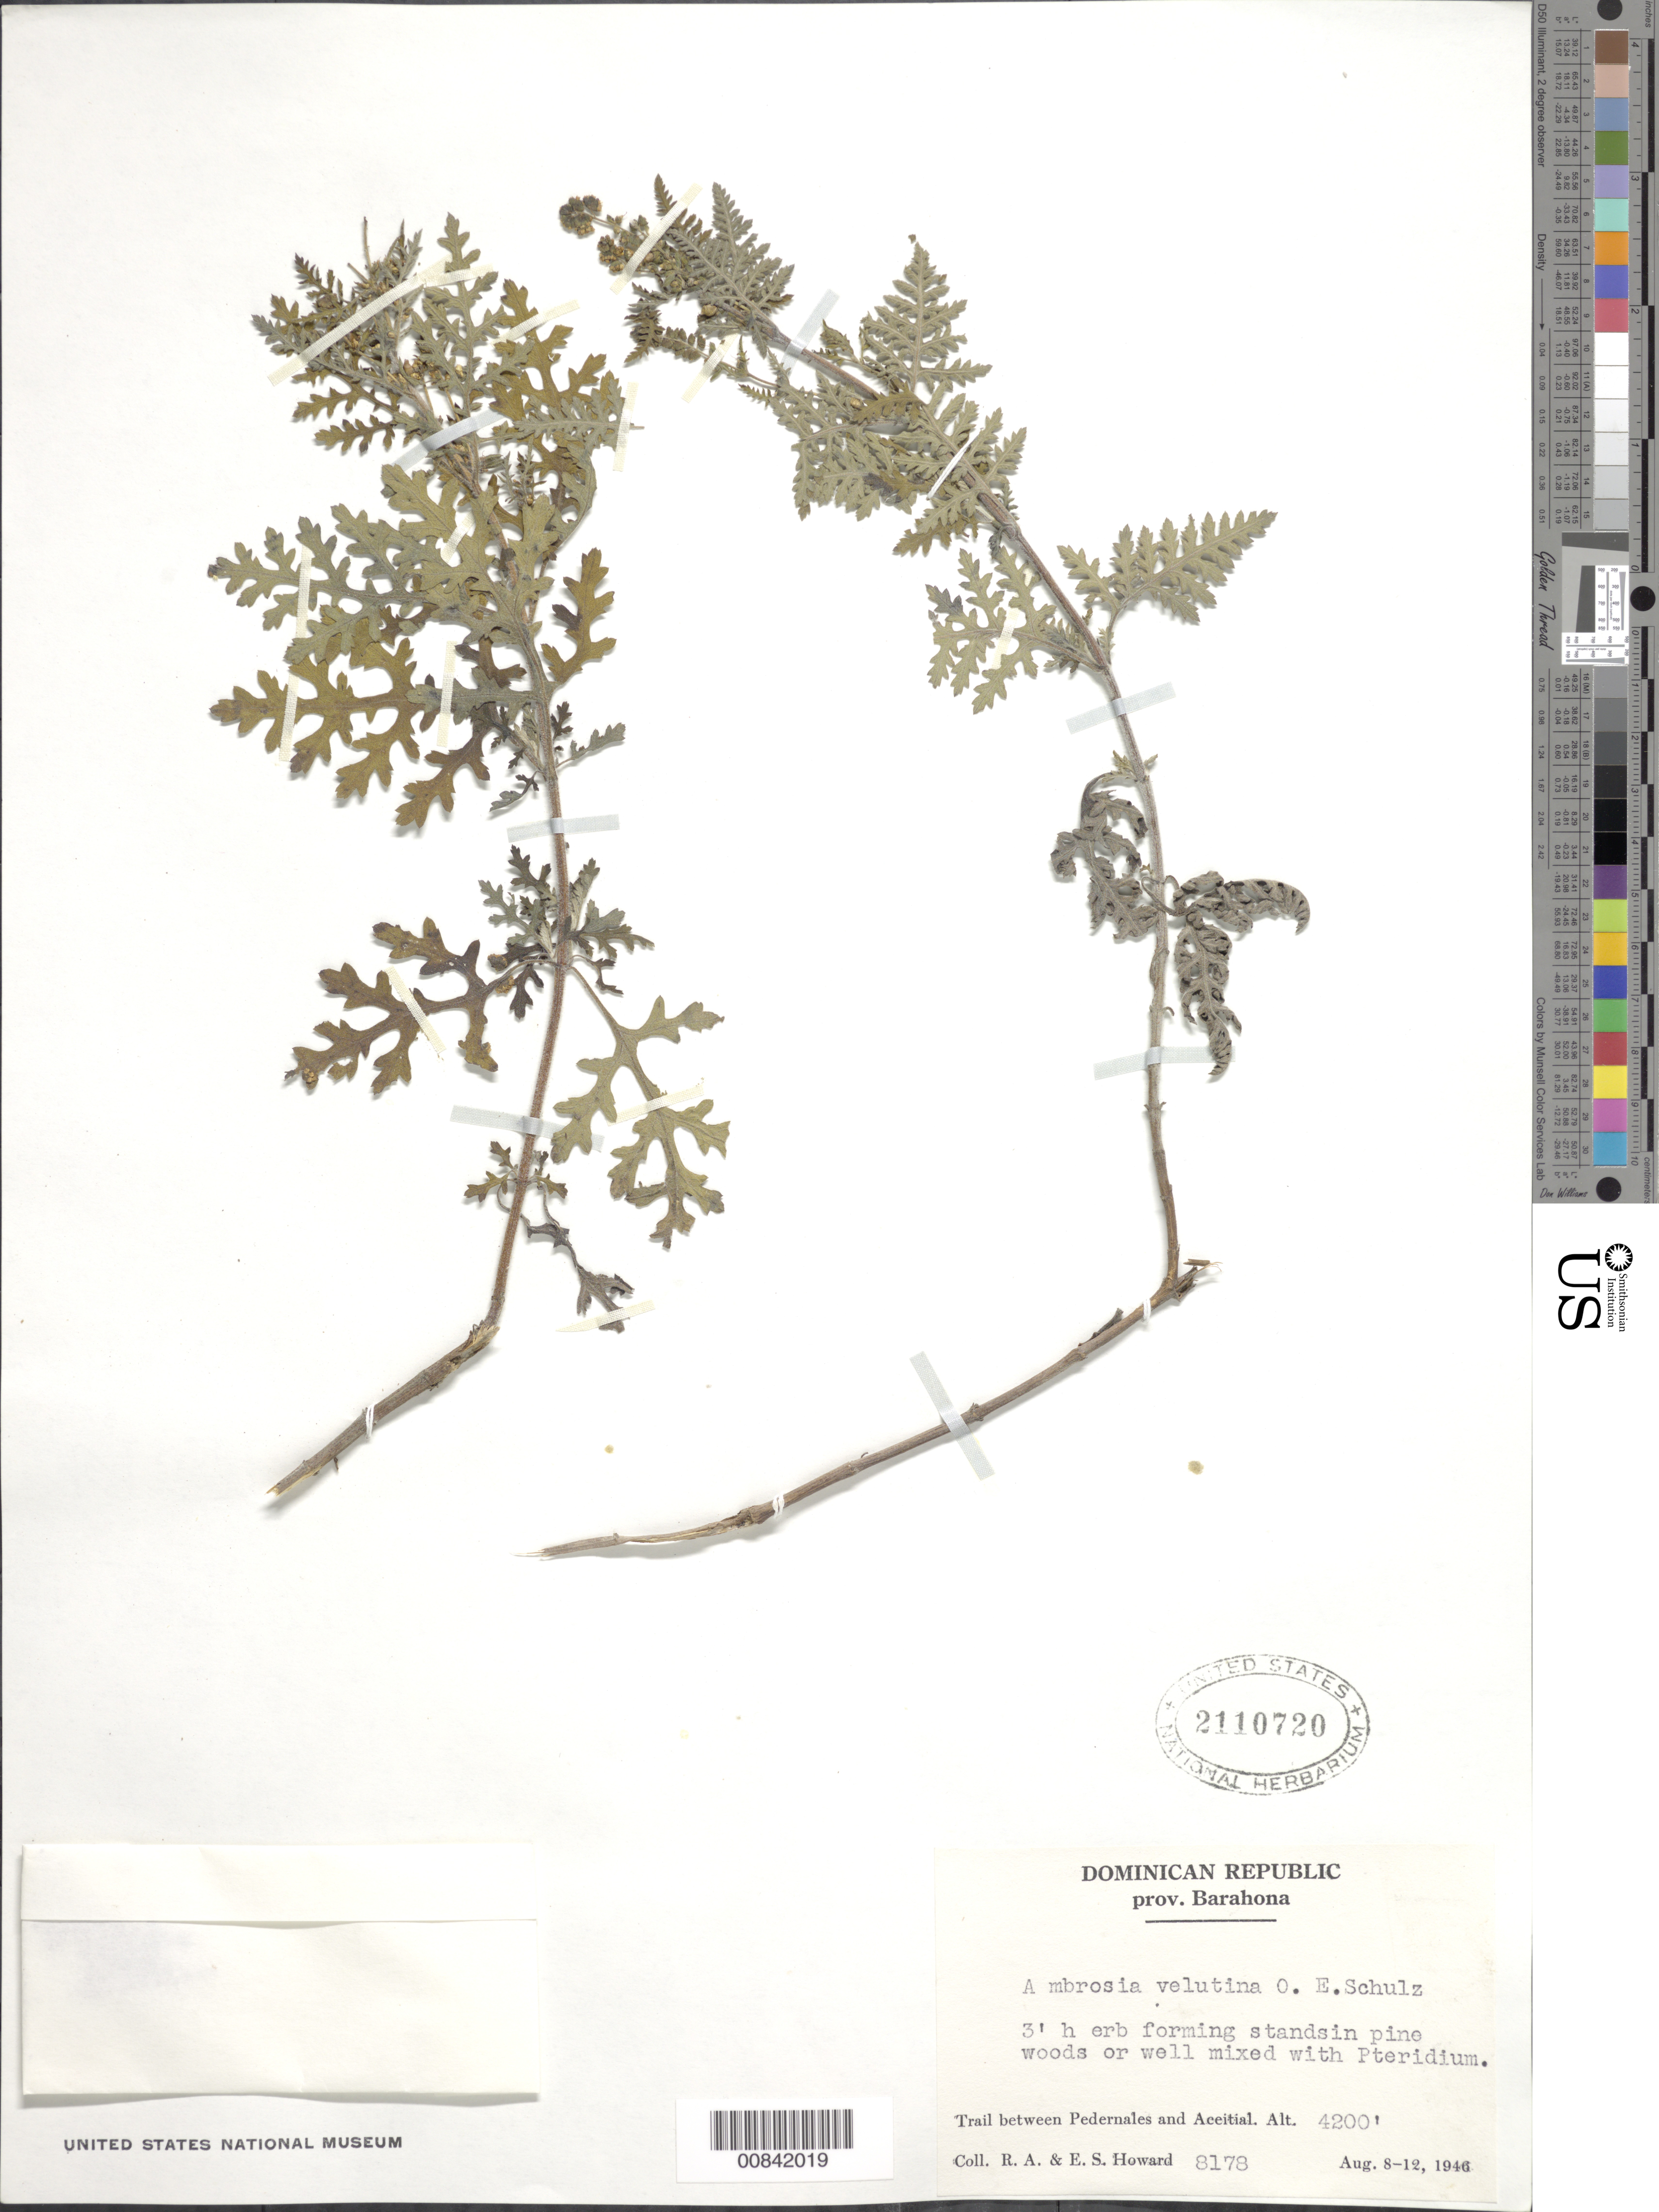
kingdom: Plantae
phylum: Tracheophyta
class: Magnoliopsida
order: Asterales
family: Asteraceae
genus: Ambrosia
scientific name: Ambrosia velutina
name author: O.E. Schulz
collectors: R. A. Howard & E. S. Howard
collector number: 8178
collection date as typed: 08 Aug 1946 to 12 Aug 1946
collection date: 1946-08-08/1946-08-12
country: Dominican Republic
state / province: Barahona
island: Hispaniola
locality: Trail between Pedernales and Aceitial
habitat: In pine woods or well mixed with Pteridium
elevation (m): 1280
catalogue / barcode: US 2110720